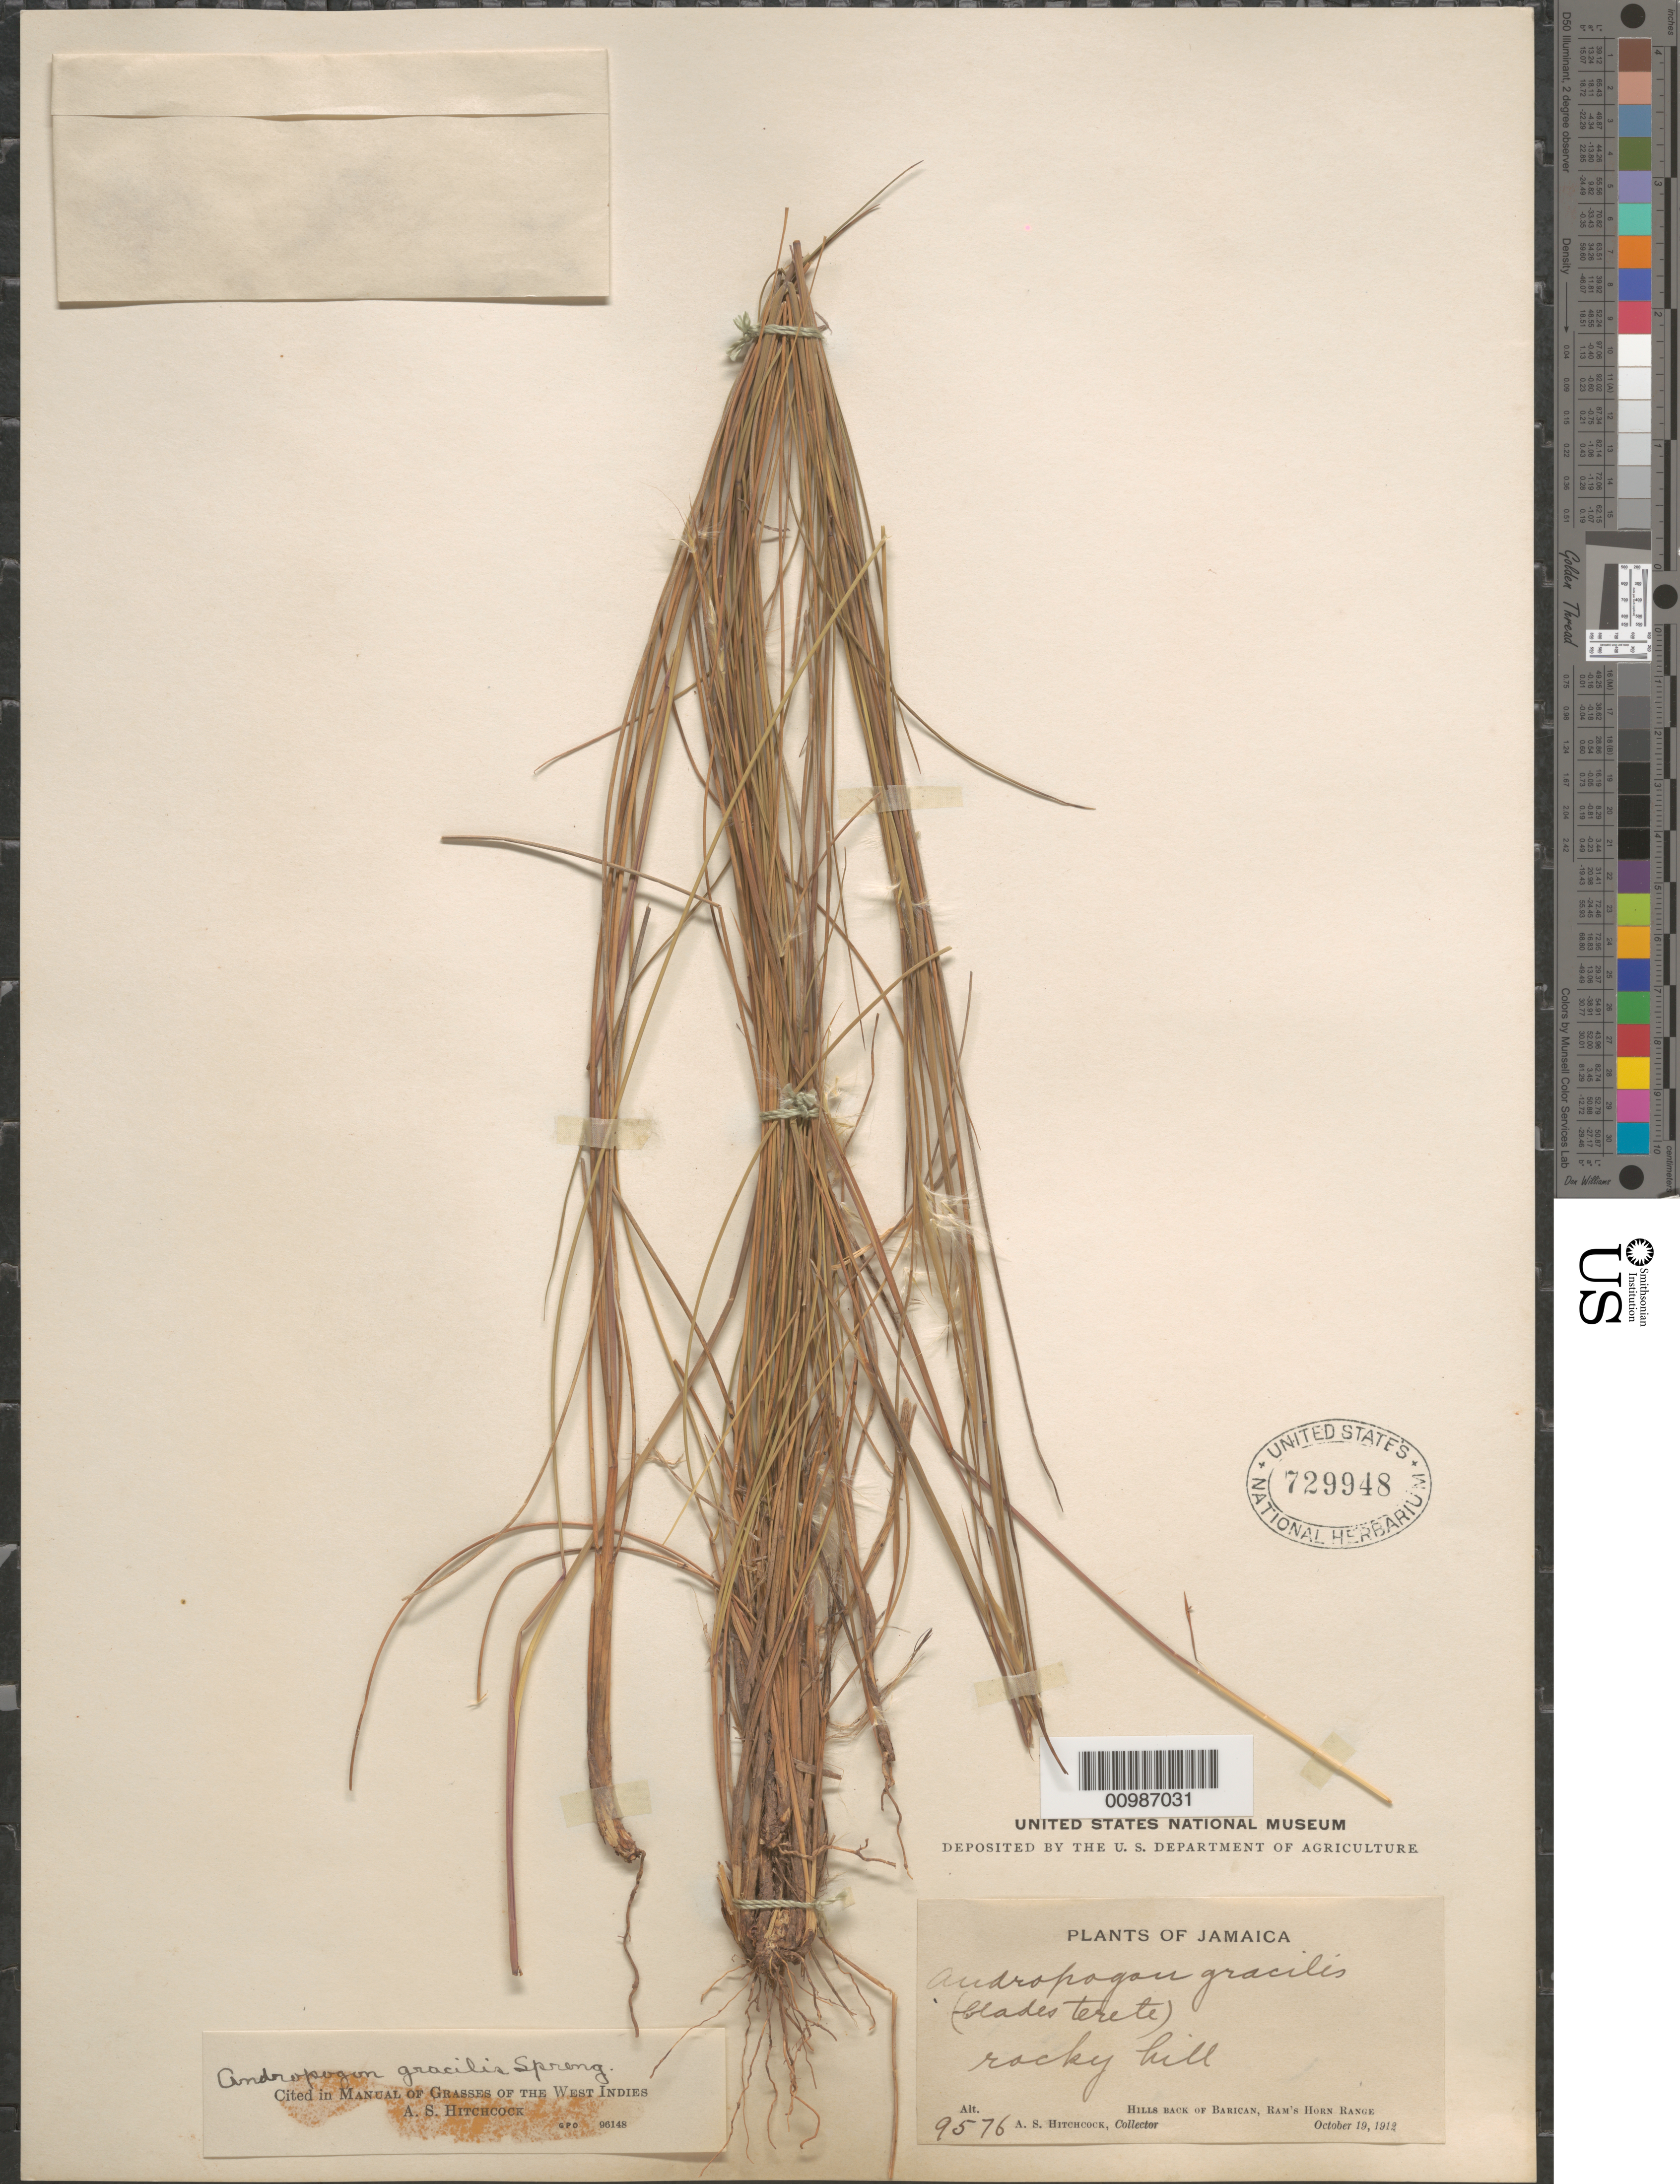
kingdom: Plantae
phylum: Tracheophyta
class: Liliopsida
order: Poales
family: Poaceae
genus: Andropogon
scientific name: Andropogon gracilis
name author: Spreng.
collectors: A. S. Hitchcock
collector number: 9576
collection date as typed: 19 Oct 1912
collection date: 1912-10-19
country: Jamaica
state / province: Saint Andrew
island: Jamaica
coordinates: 0 N, 0 E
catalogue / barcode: US 729948